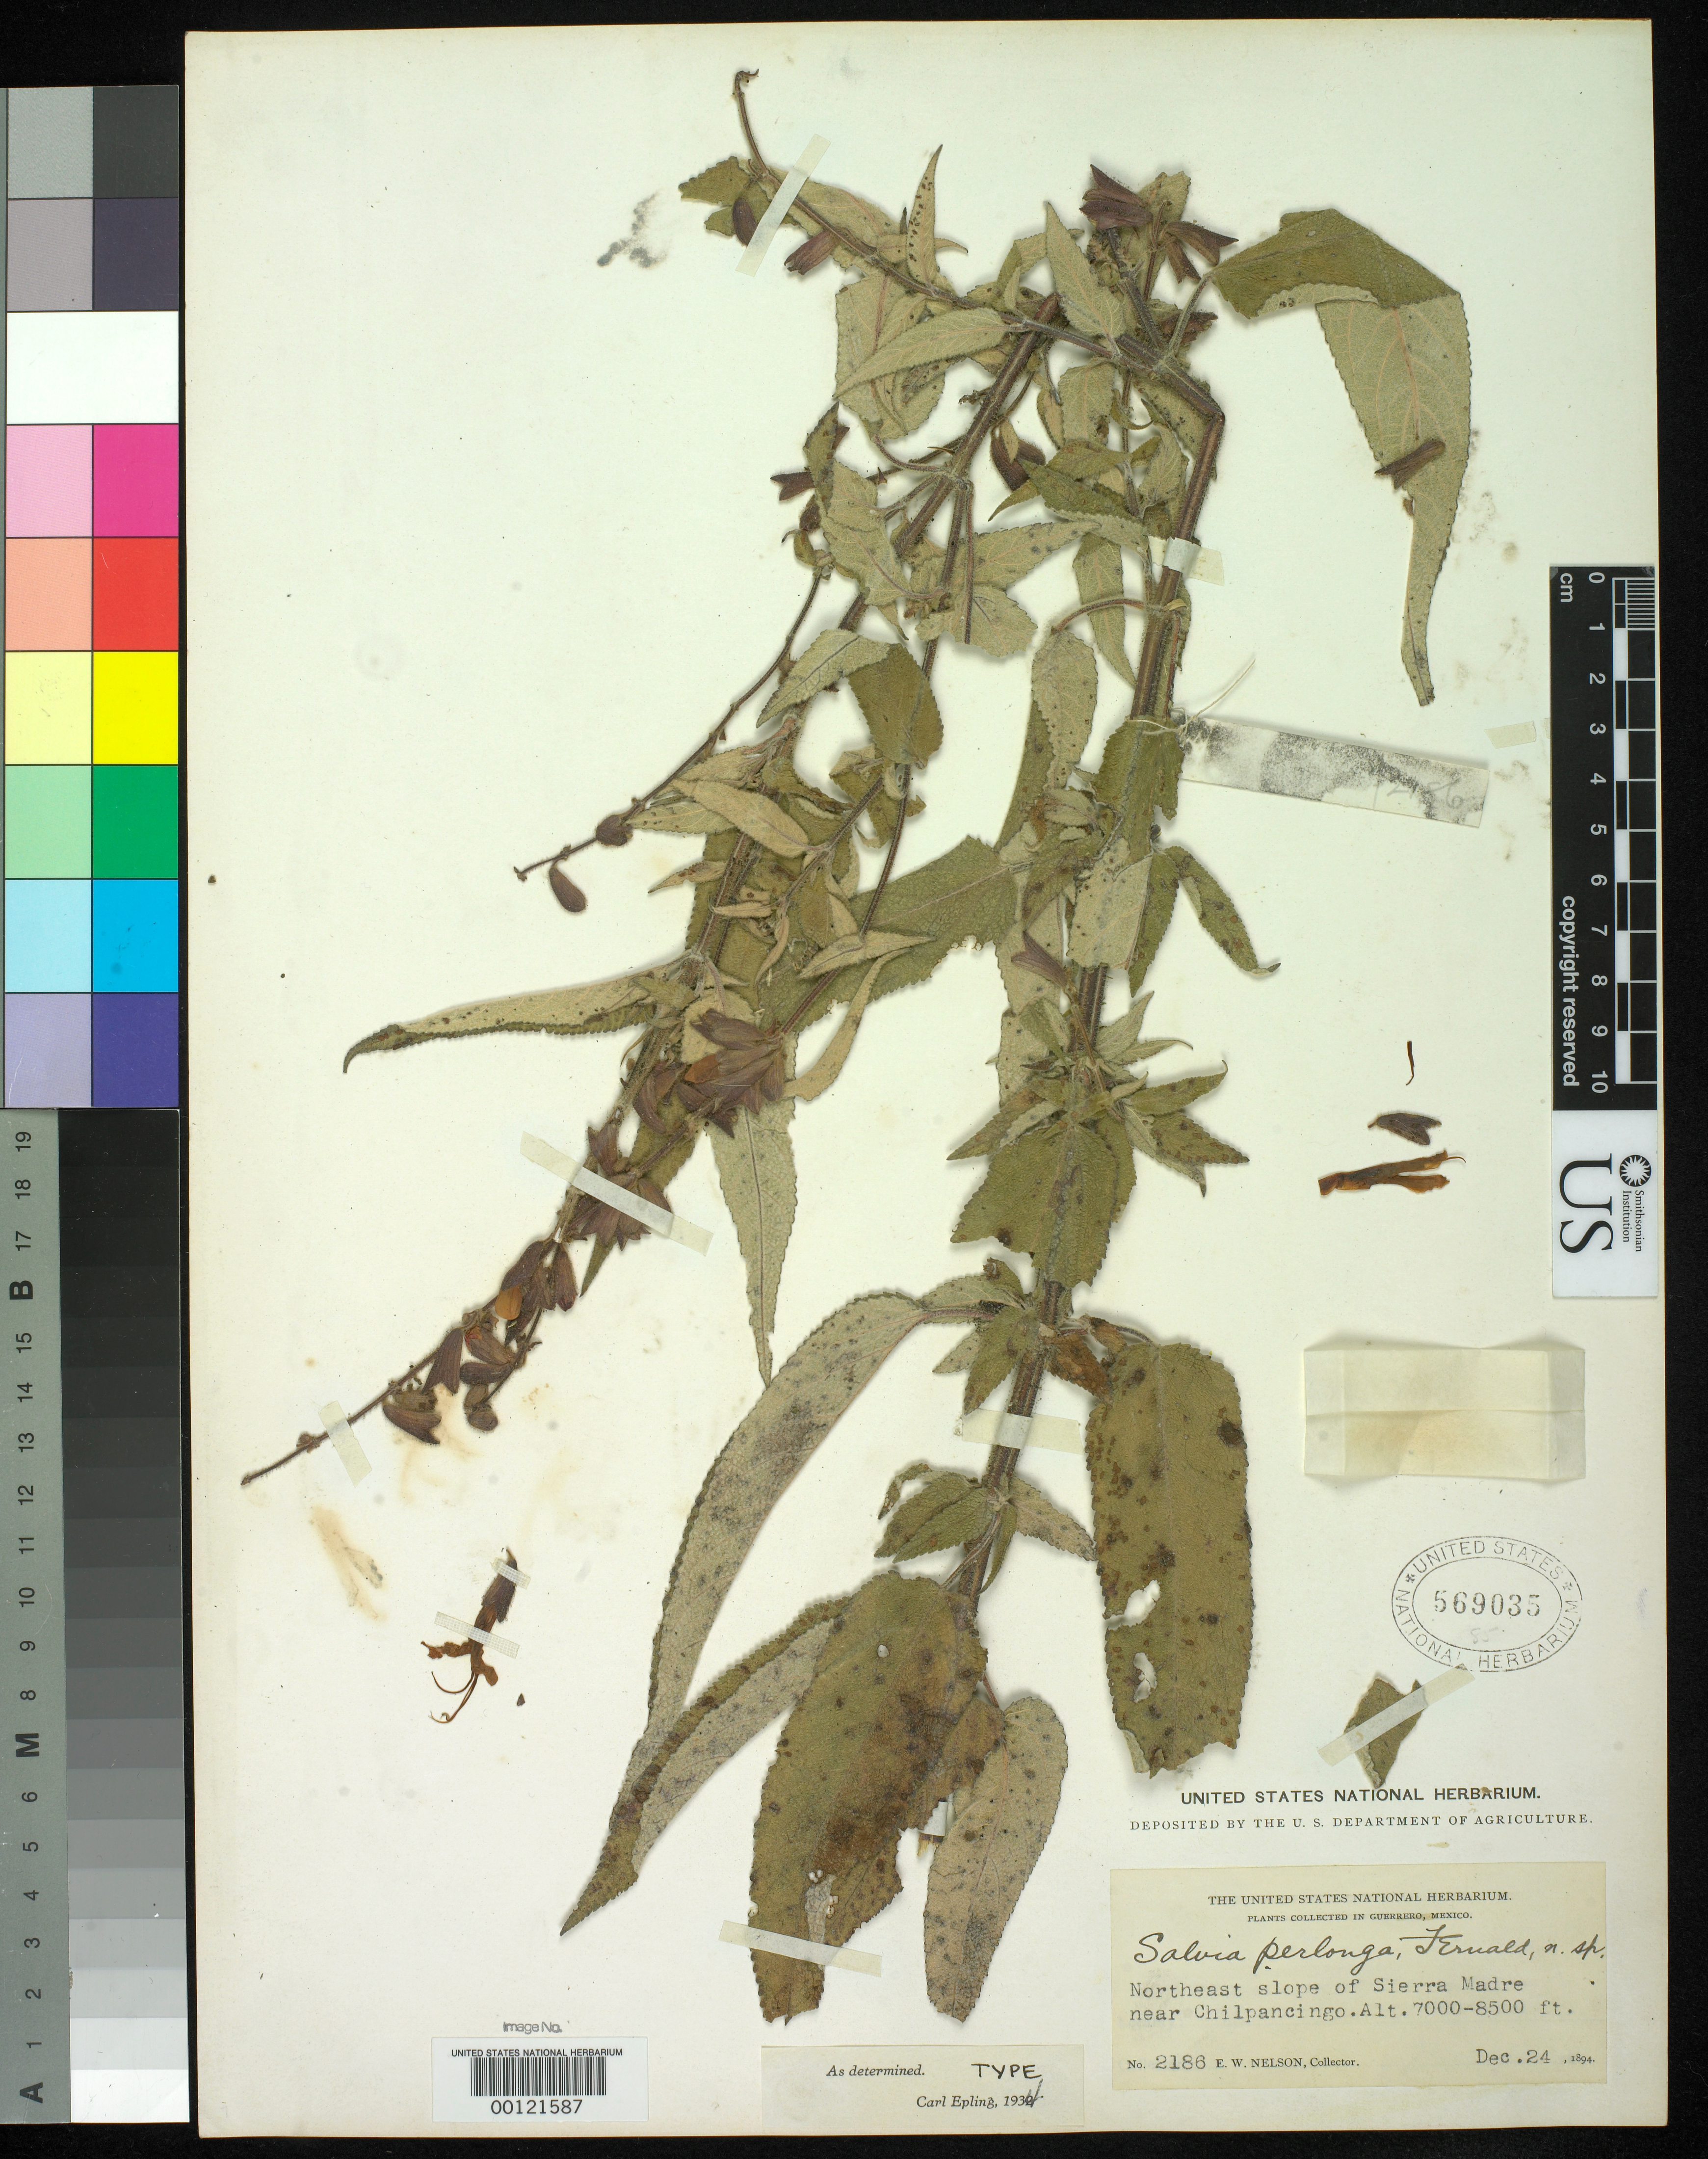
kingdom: Plantae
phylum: Tracheophyta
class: Magnoliopsida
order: Lamiales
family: Lamiaceae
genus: Salvia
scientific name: Salvia perlonga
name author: Fernald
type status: Isotype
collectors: E. W. Nelson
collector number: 2186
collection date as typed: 24 Dec 1894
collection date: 1894-12-24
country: Mexico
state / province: Guerrero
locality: Sierra Madre near Chilpancingo.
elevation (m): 2134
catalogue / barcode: US 569035